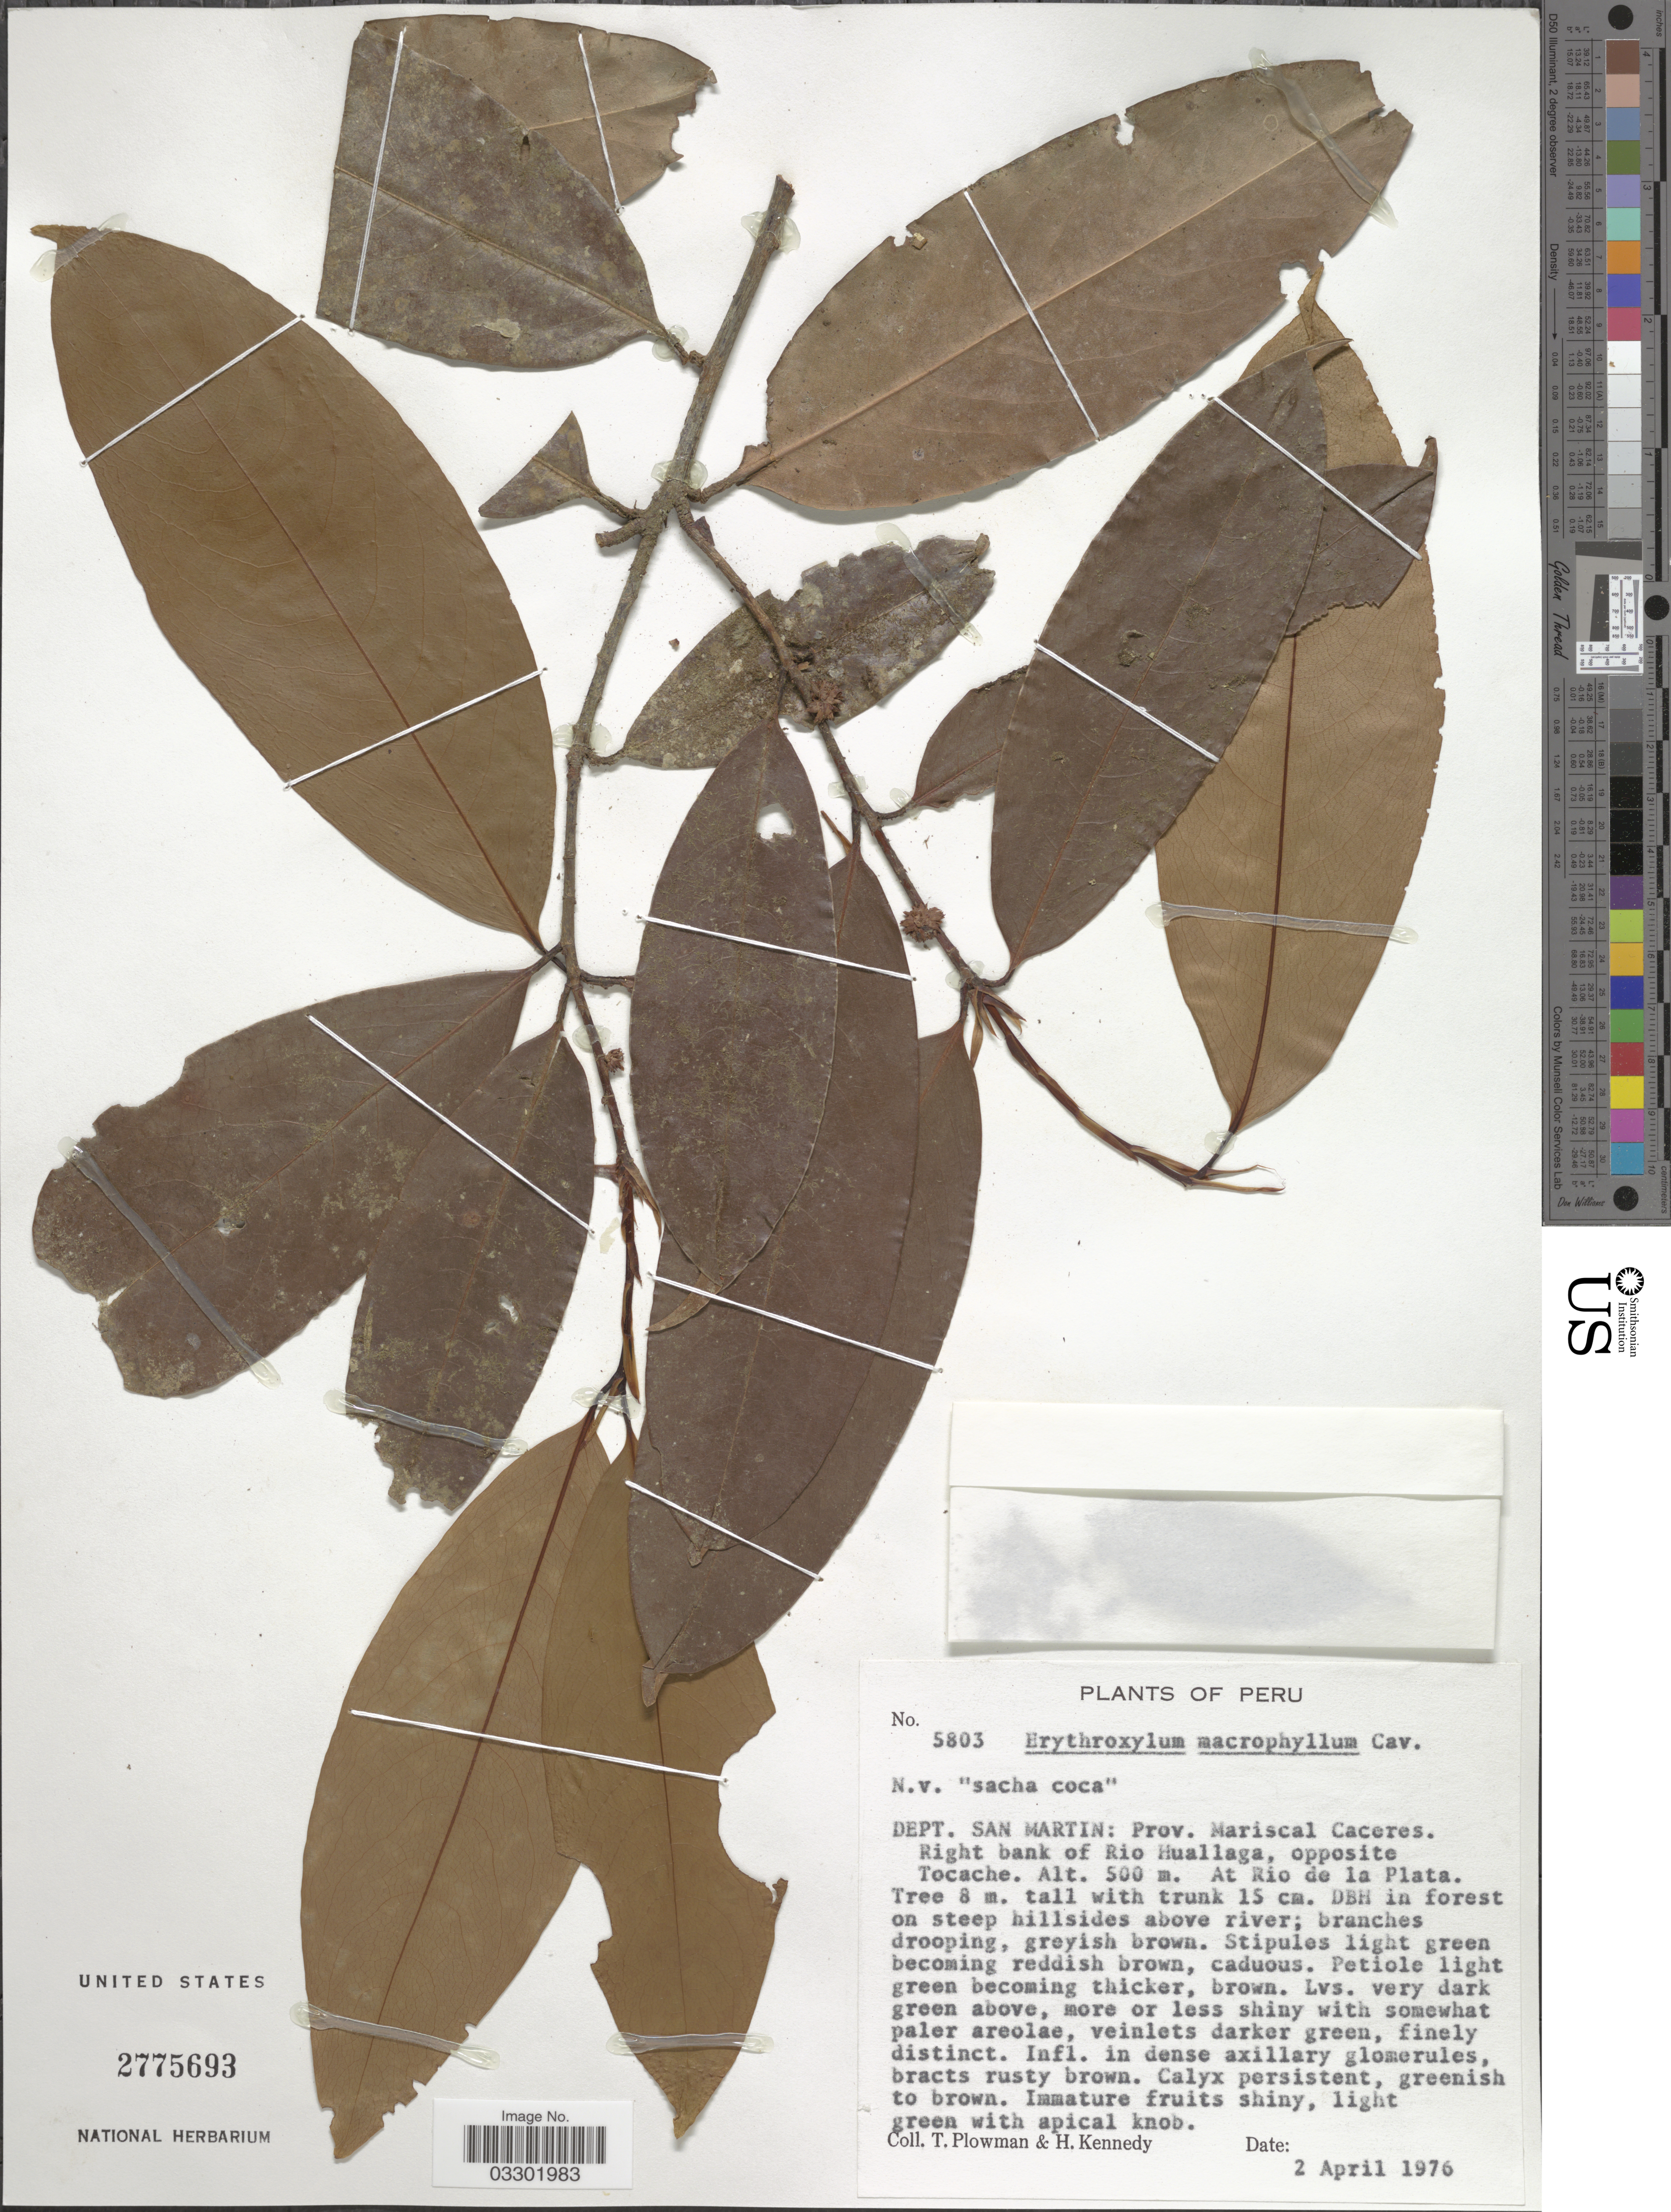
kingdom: Plantae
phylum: Tracheophyta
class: Magnoliopsida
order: Malpighiales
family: Erythroxylaceae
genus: Erythroxylum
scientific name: Erythroxylum macrophyllum var. macrophyllum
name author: Cav.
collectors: T. Plowman & H. Kennedy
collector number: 5803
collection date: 1976-04-02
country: Peru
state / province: San Martín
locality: Dept. San Martin: Prov. Mariscal Caceres. Right bank of Rio Huallaga, opposite Tocache. At Rio de la Plata.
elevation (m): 500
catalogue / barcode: US 2775693